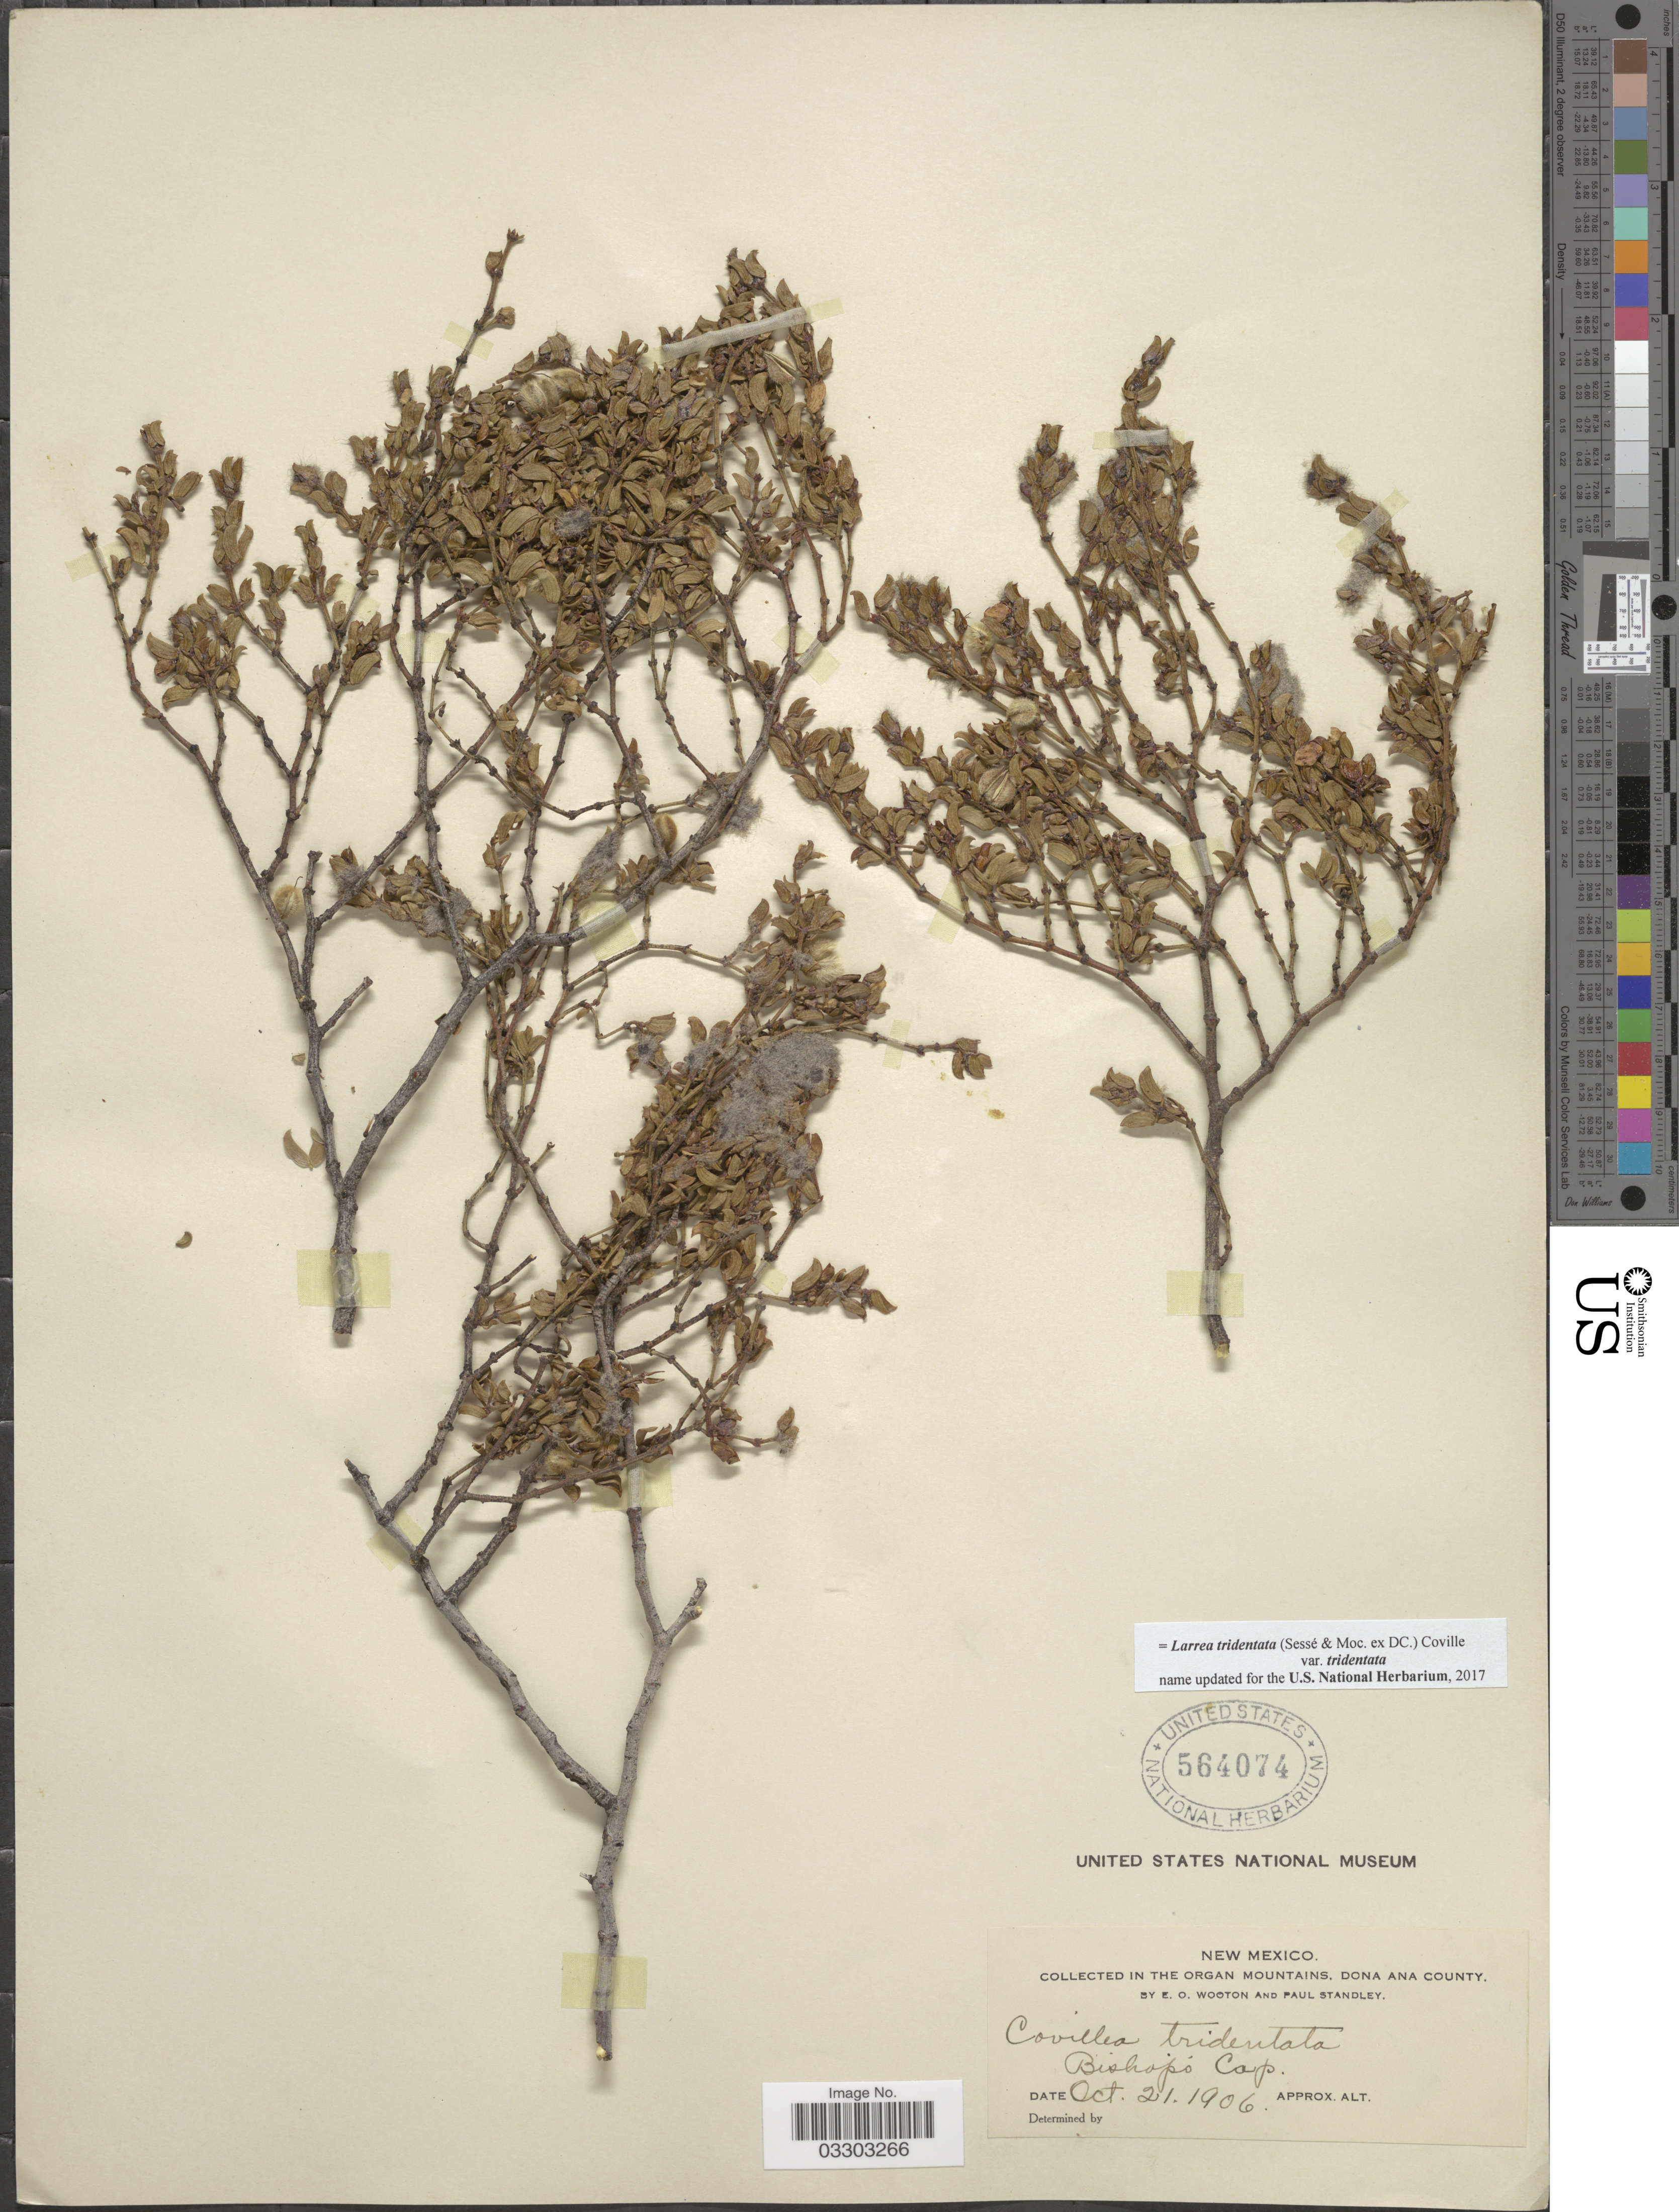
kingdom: Plantae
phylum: Tracheophyta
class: Magnoliopsida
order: Zygophyllales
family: Zygophyllaceae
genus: Larrea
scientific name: Larrea tridentata var. tridentata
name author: (Sessé & Moc. ex DC.) Coville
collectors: E. O. Wooton & P. C. Standley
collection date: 1906-10-21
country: United States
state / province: New Mexico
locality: In the Organ Mountains, Dona Ana County. Bishop's Cap.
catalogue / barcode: US 564074